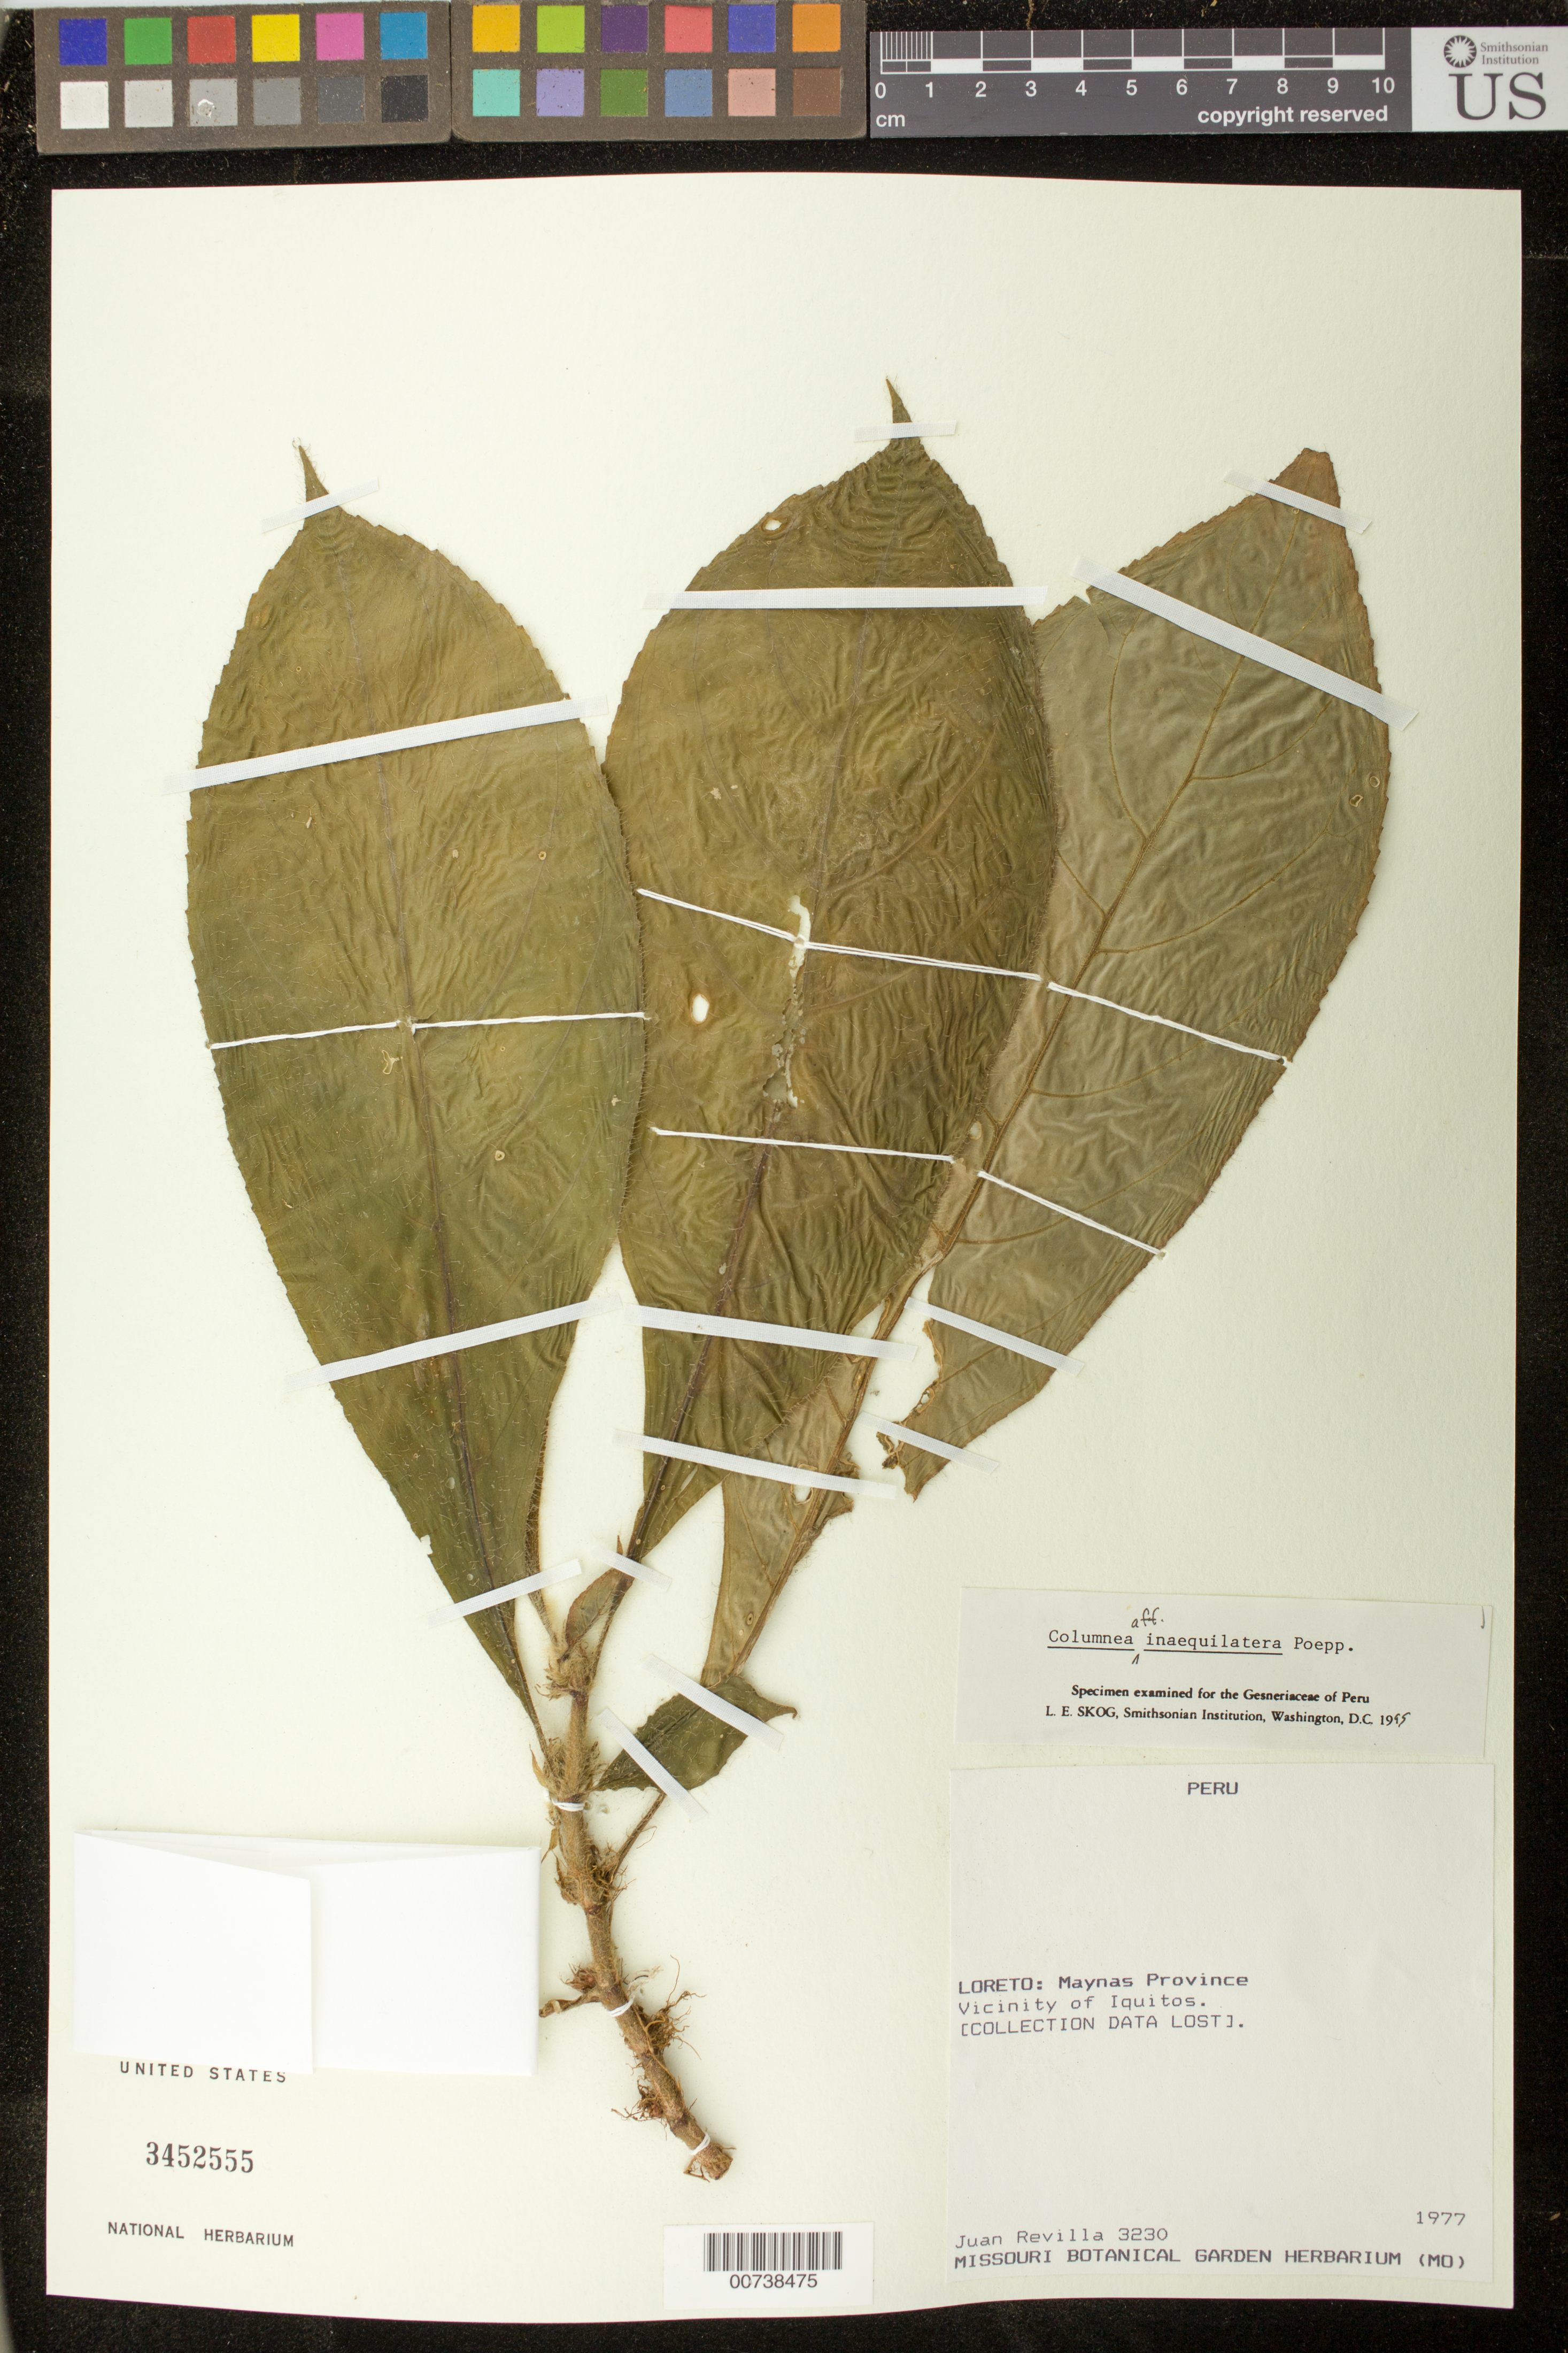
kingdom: Plantae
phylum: Tracheophyta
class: Magnoliopsida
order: Lamiales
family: Gesneriaceae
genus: Columnea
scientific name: Columnea inaequilatera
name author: Poepp.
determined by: Skog, Laurence E.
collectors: J. Revilla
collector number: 3230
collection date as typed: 1977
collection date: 1977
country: Peru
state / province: Loreto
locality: Maynas Province, vicinity of Iquitos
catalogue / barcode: US 3452555